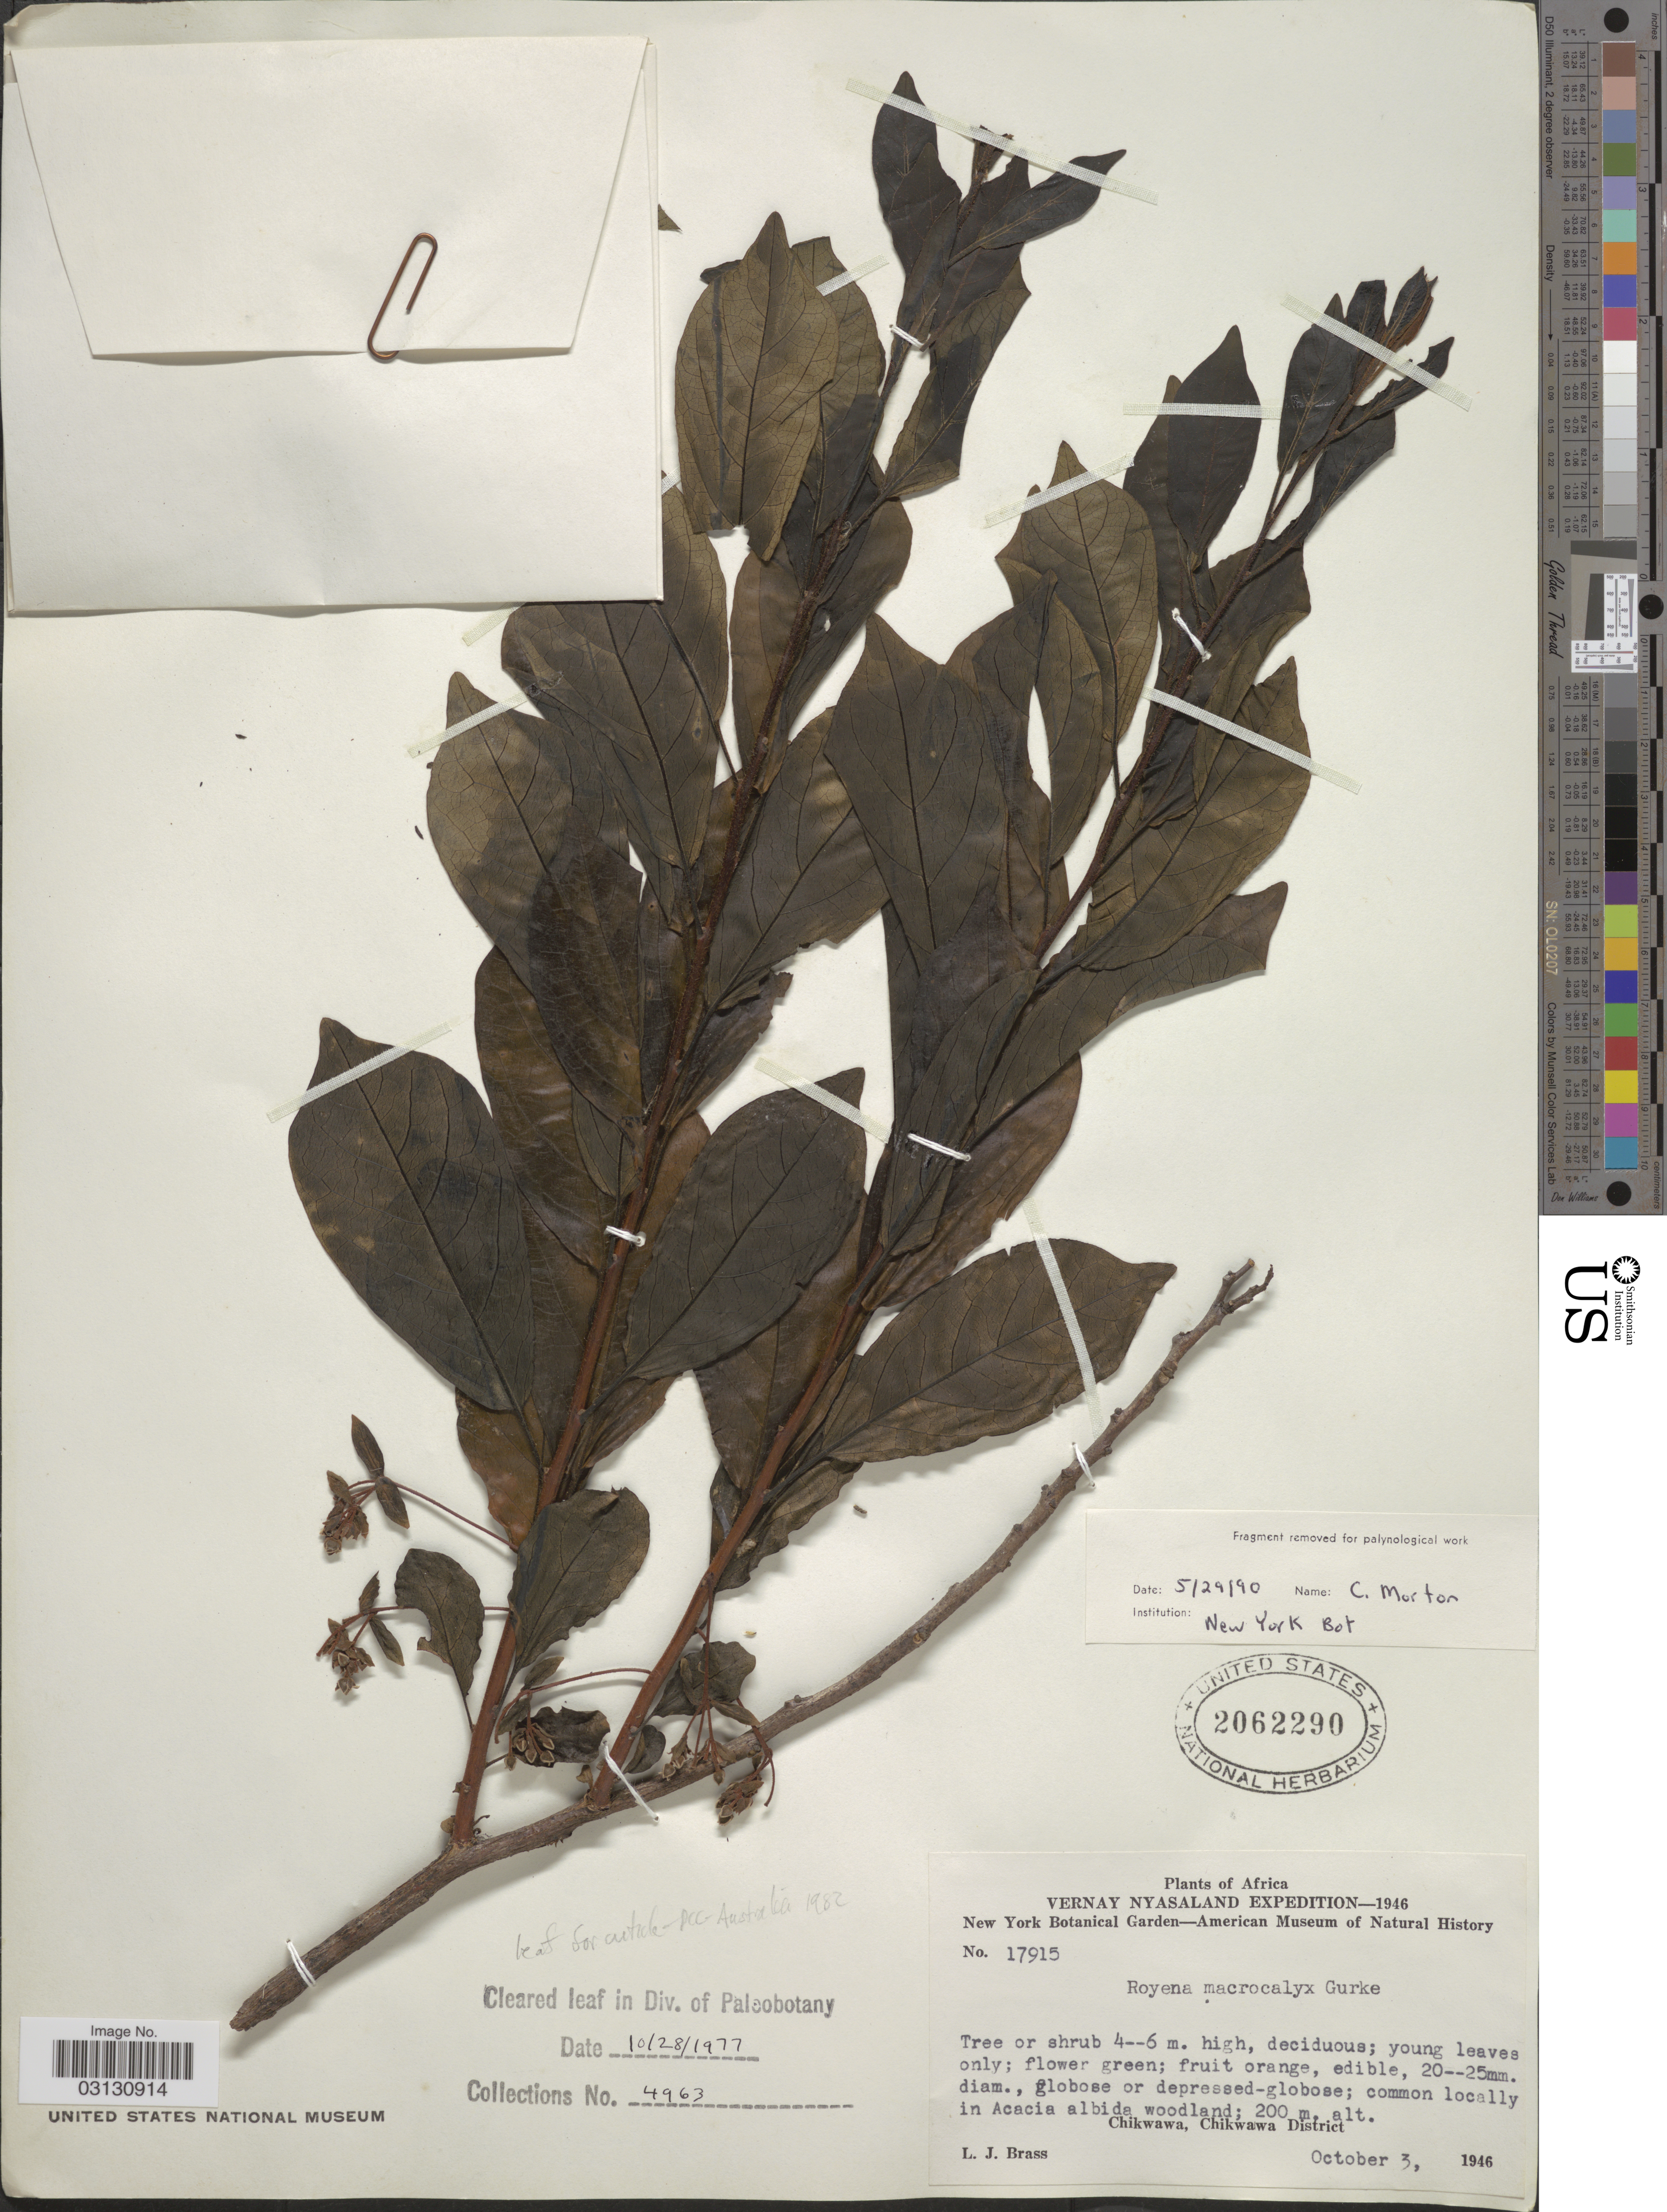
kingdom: Plantae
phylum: Tracheophyta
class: Magnoliopsida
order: Ericales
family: Ebenaceae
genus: Royena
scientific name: Royena macrocalyx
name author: Gürke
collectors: L. J. Brass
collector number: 17915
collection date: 1946-10-03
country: Malawi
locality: Vernay Nyasaland, Chikwawa, Chikwawa District.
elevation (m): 200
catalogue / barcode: US 2062290